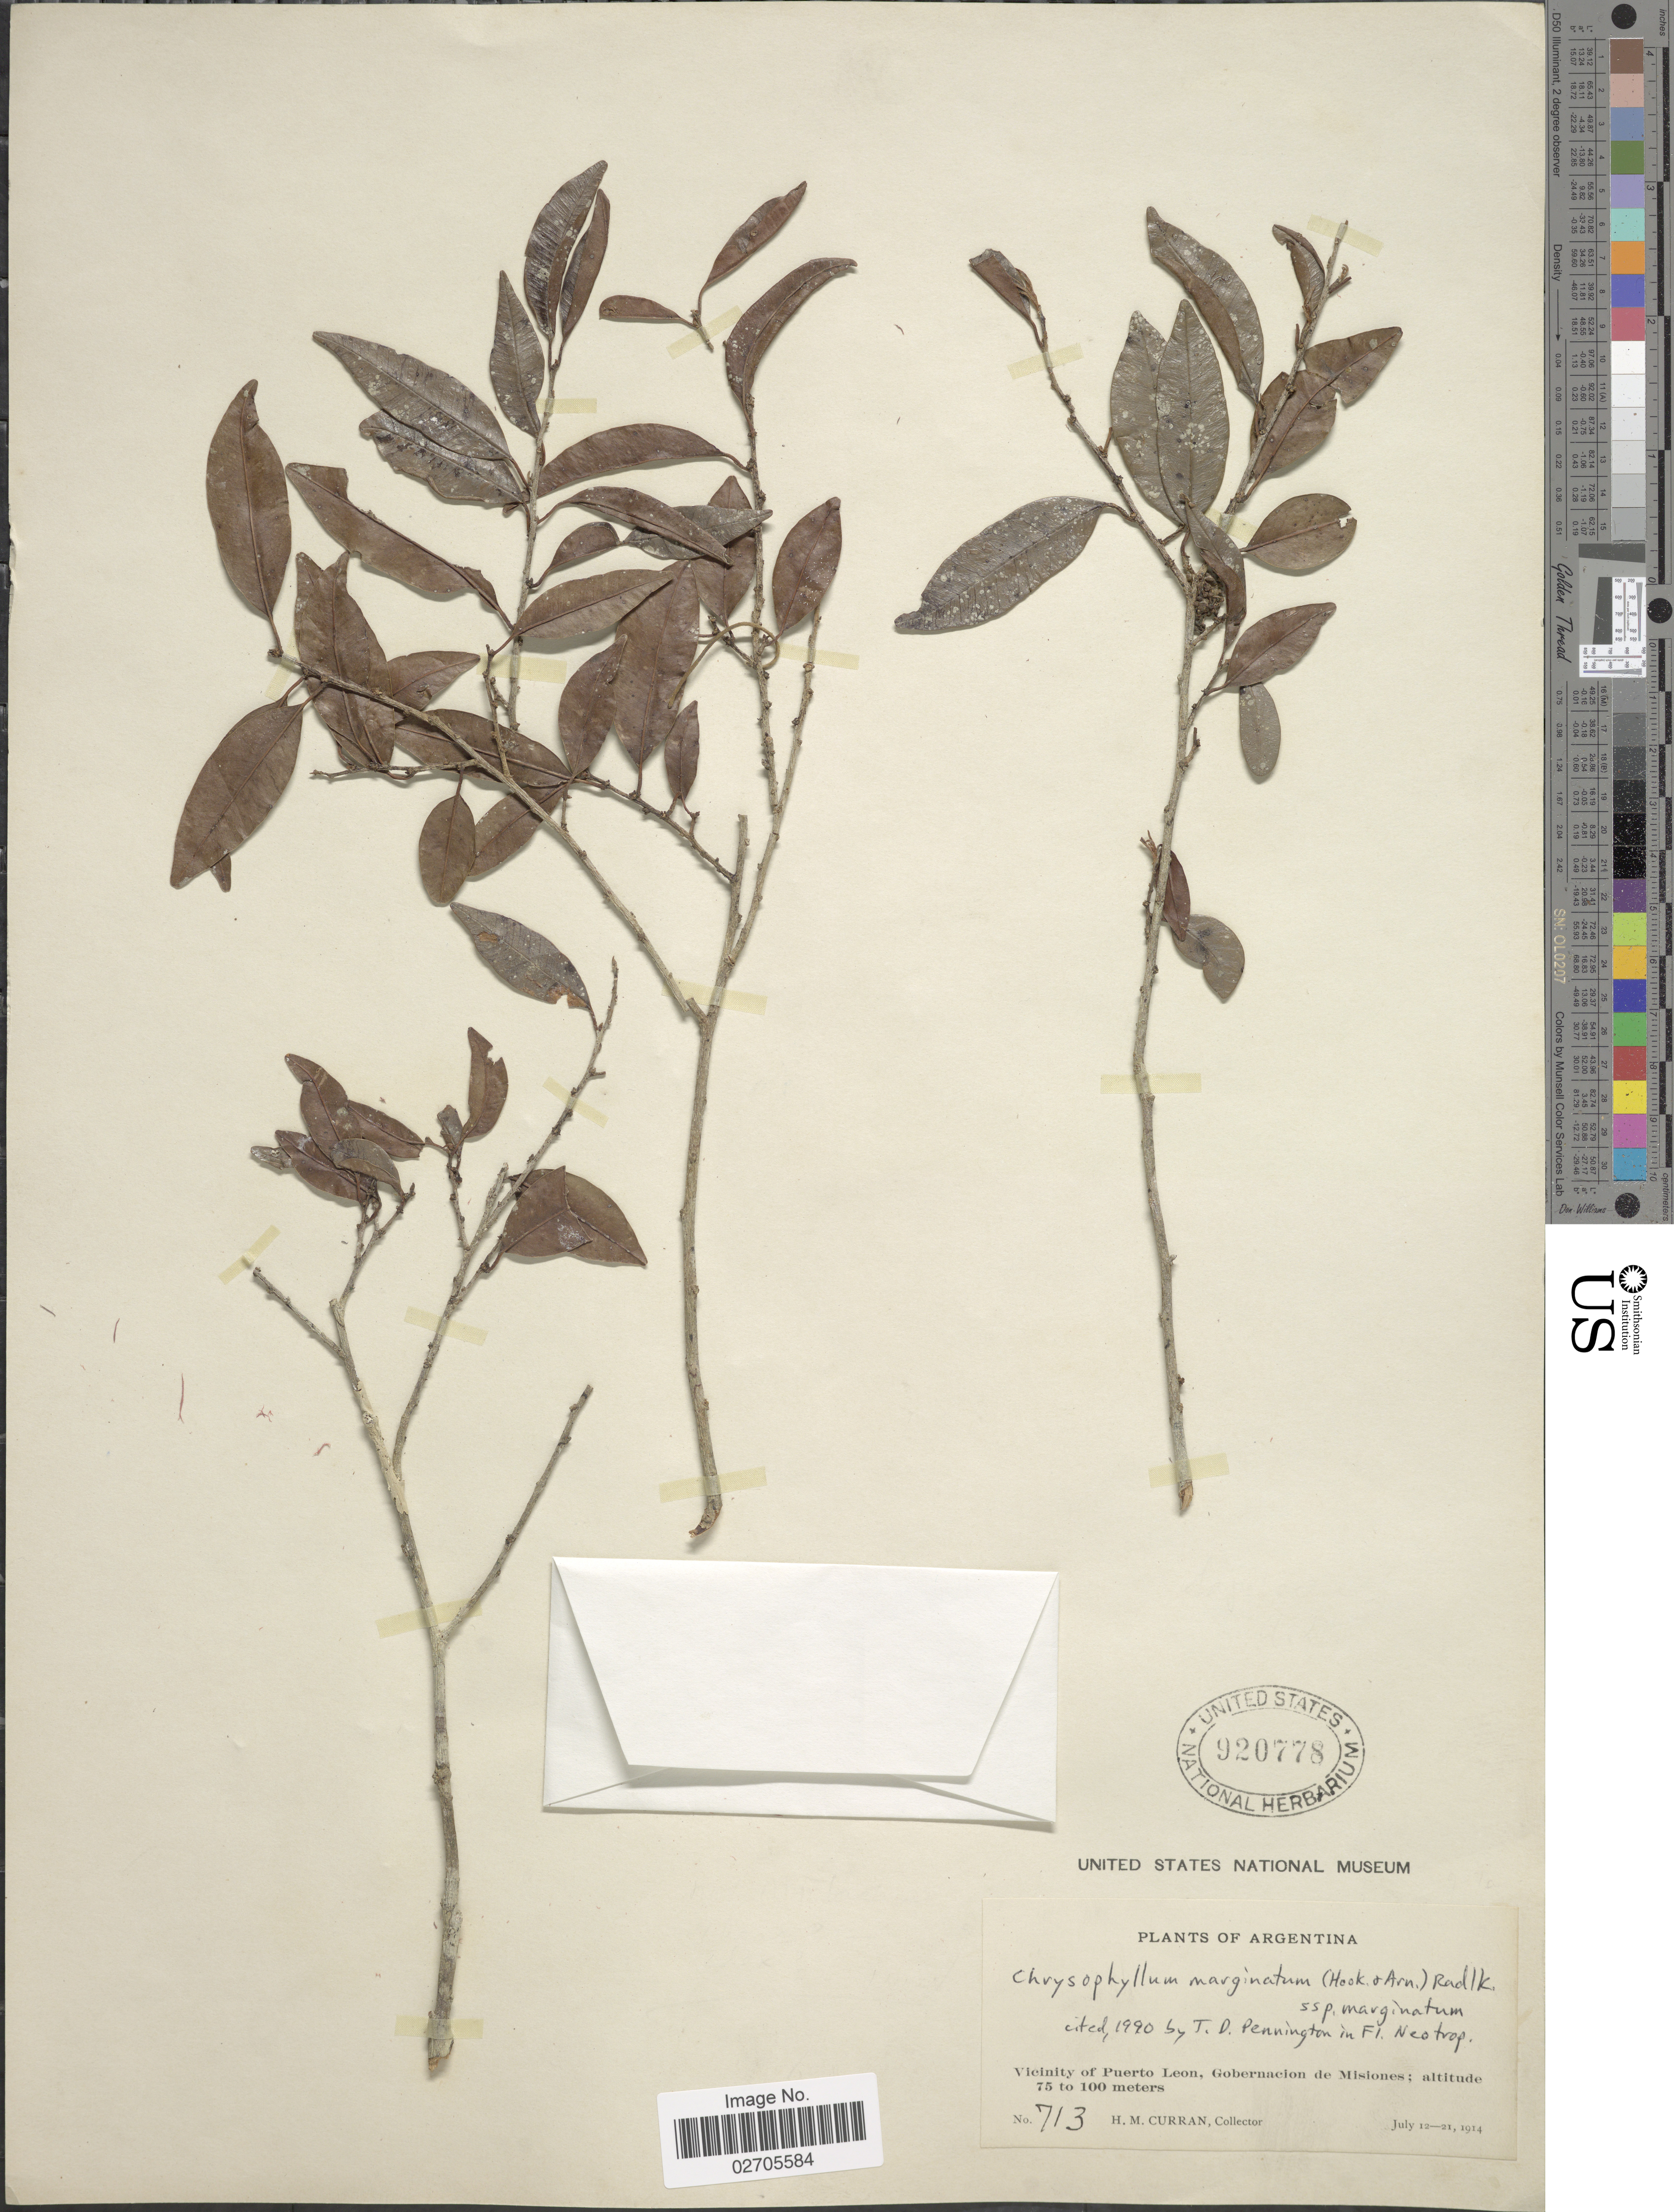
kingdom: Plantae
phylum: Tracheophyta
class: Magnoliopsida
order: Ericales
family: Sapotaceae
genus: Chrysophyllum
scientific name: Chrysophyllum marginatum subsp. marginatum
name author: (Hook. & Arn.) Radlk.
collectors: H. M. Curran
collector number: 713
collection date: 1914-07-12/1914-07-21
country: Argentina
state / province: Misiones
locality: Vicinity of Puerto Leon, Gobernacion de Misiones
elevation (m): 75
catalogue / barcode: US 920778